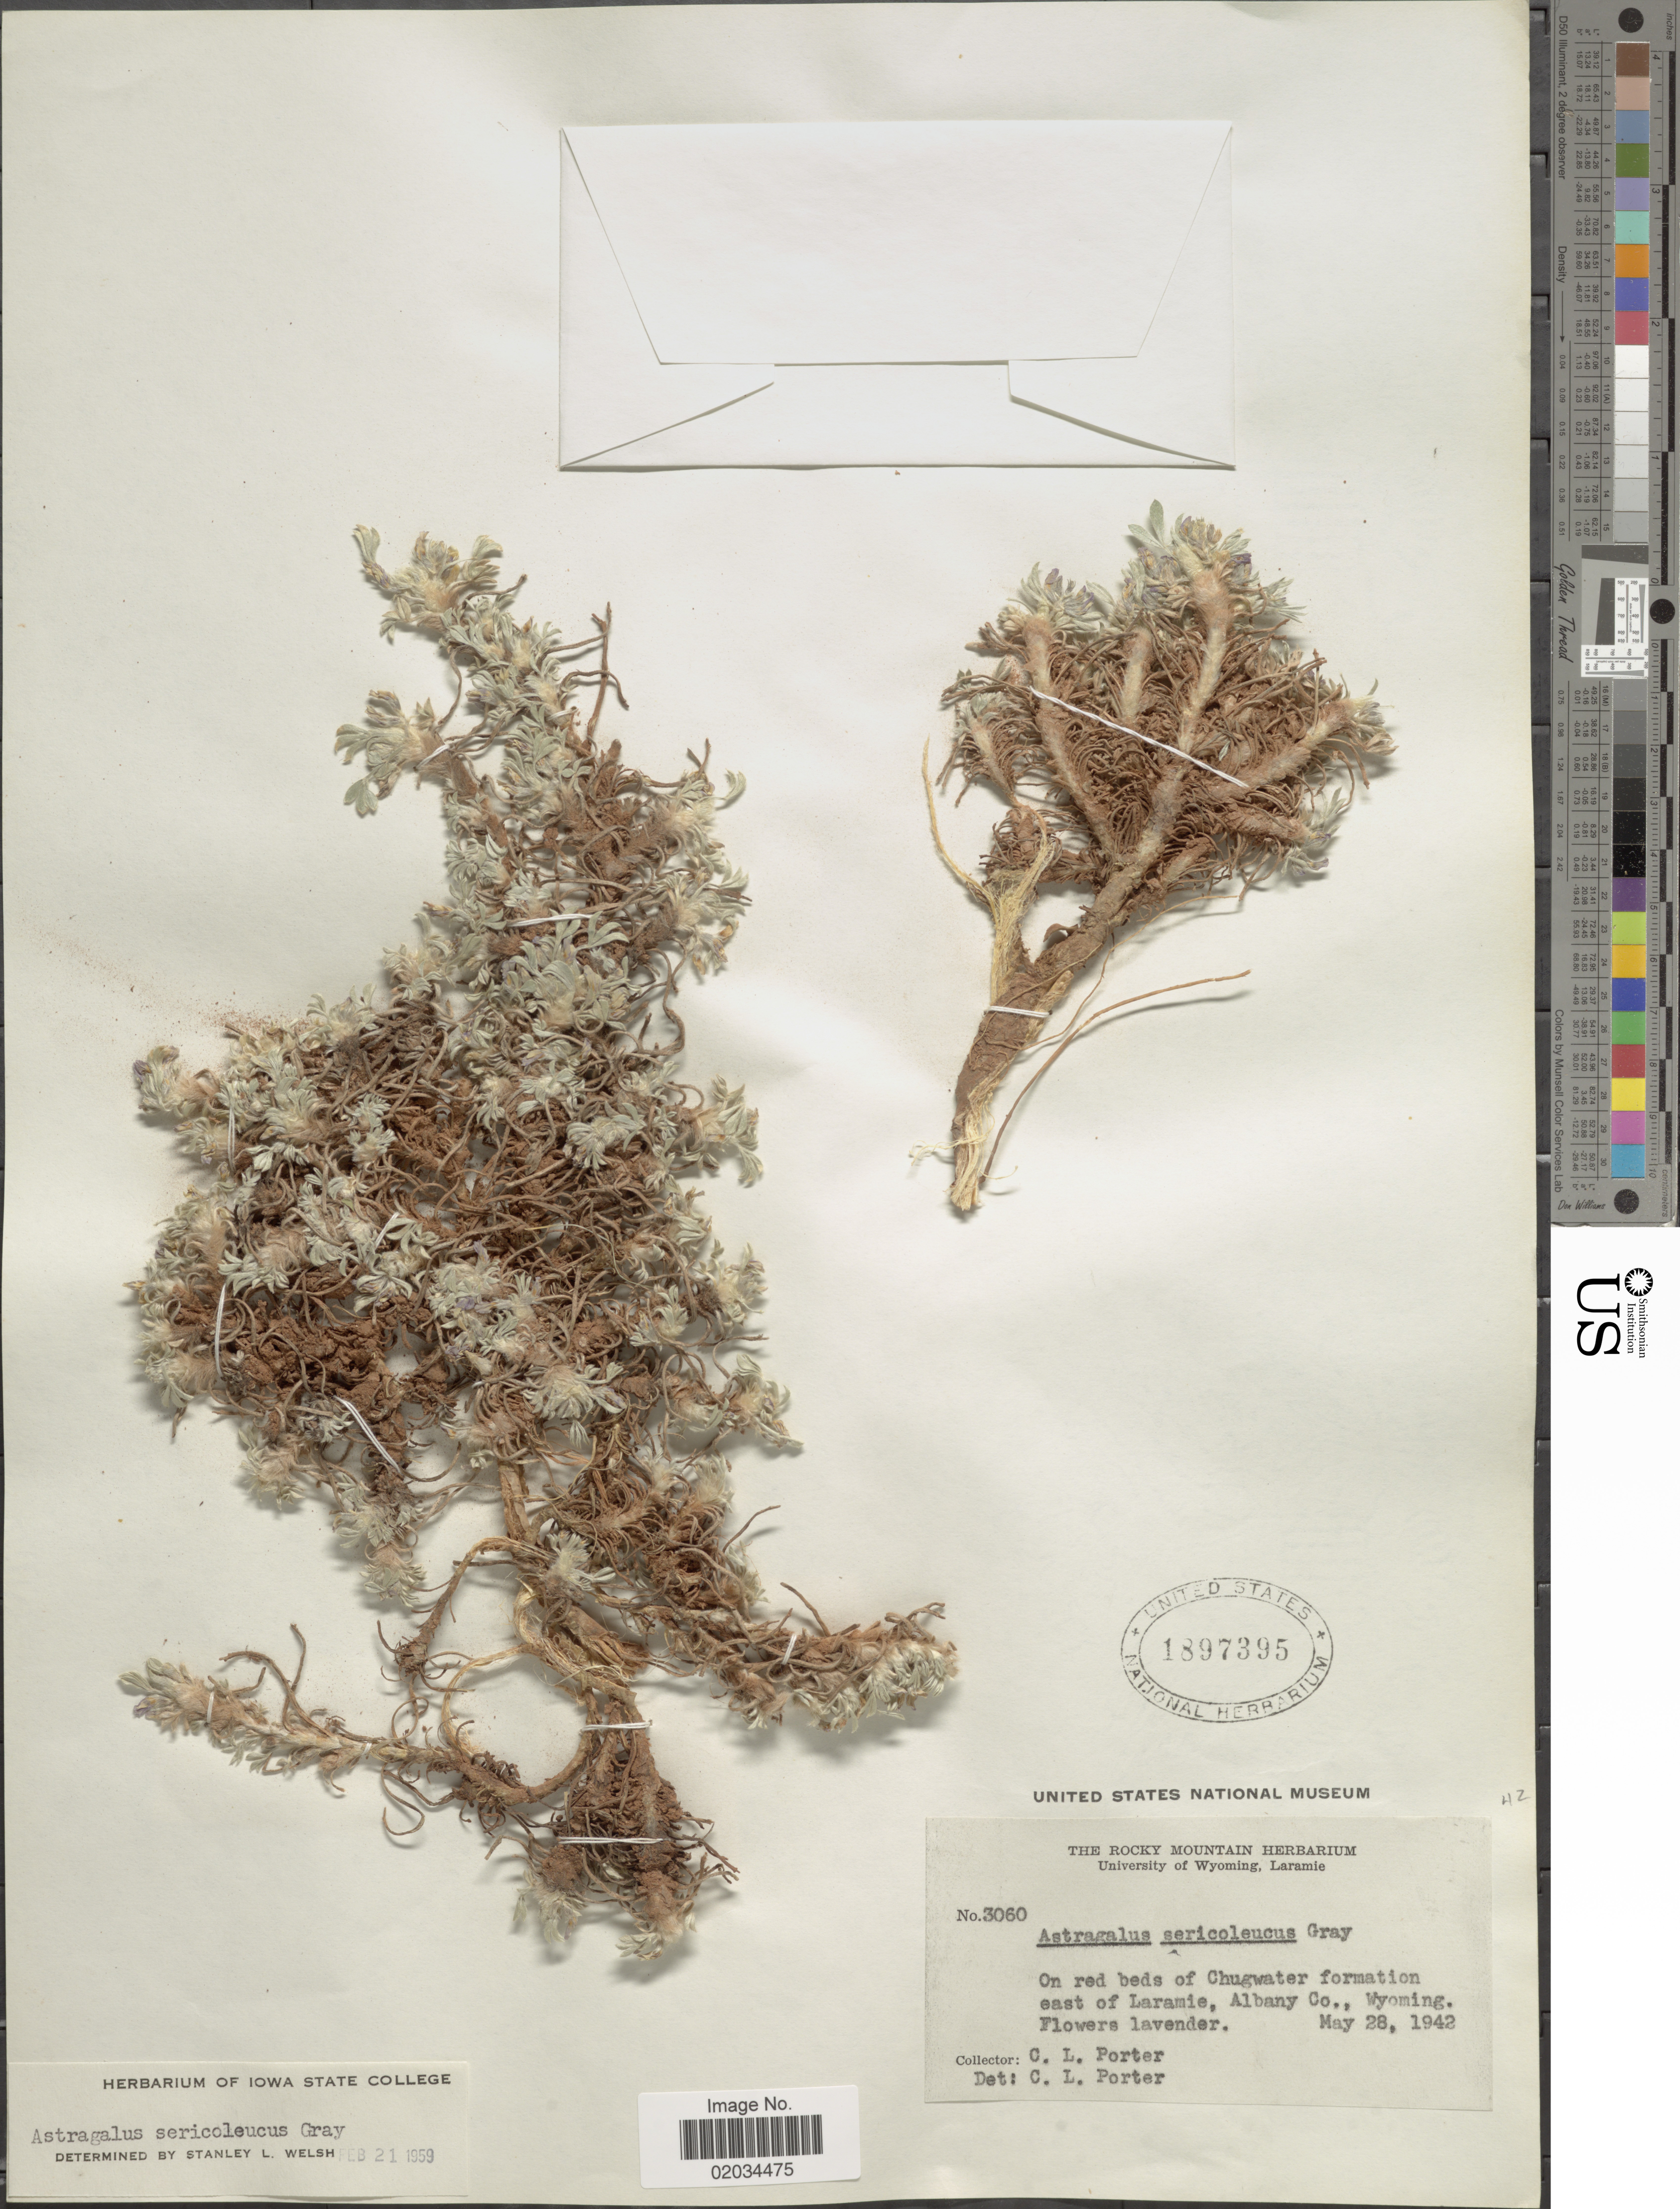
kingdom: Plantae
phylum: Tracheophyta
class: Magnoliopsida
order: Fabales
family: Fabaceae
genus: Astragalus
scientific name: Astragalus sericoleucus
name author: A. Gray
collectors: C. L. Porter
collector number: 3060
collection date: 1942-05-28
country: United States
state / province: Nebraska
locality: On red beds of Chugwater formation east of Laramie, Albany Co.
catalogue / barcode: US 1897395